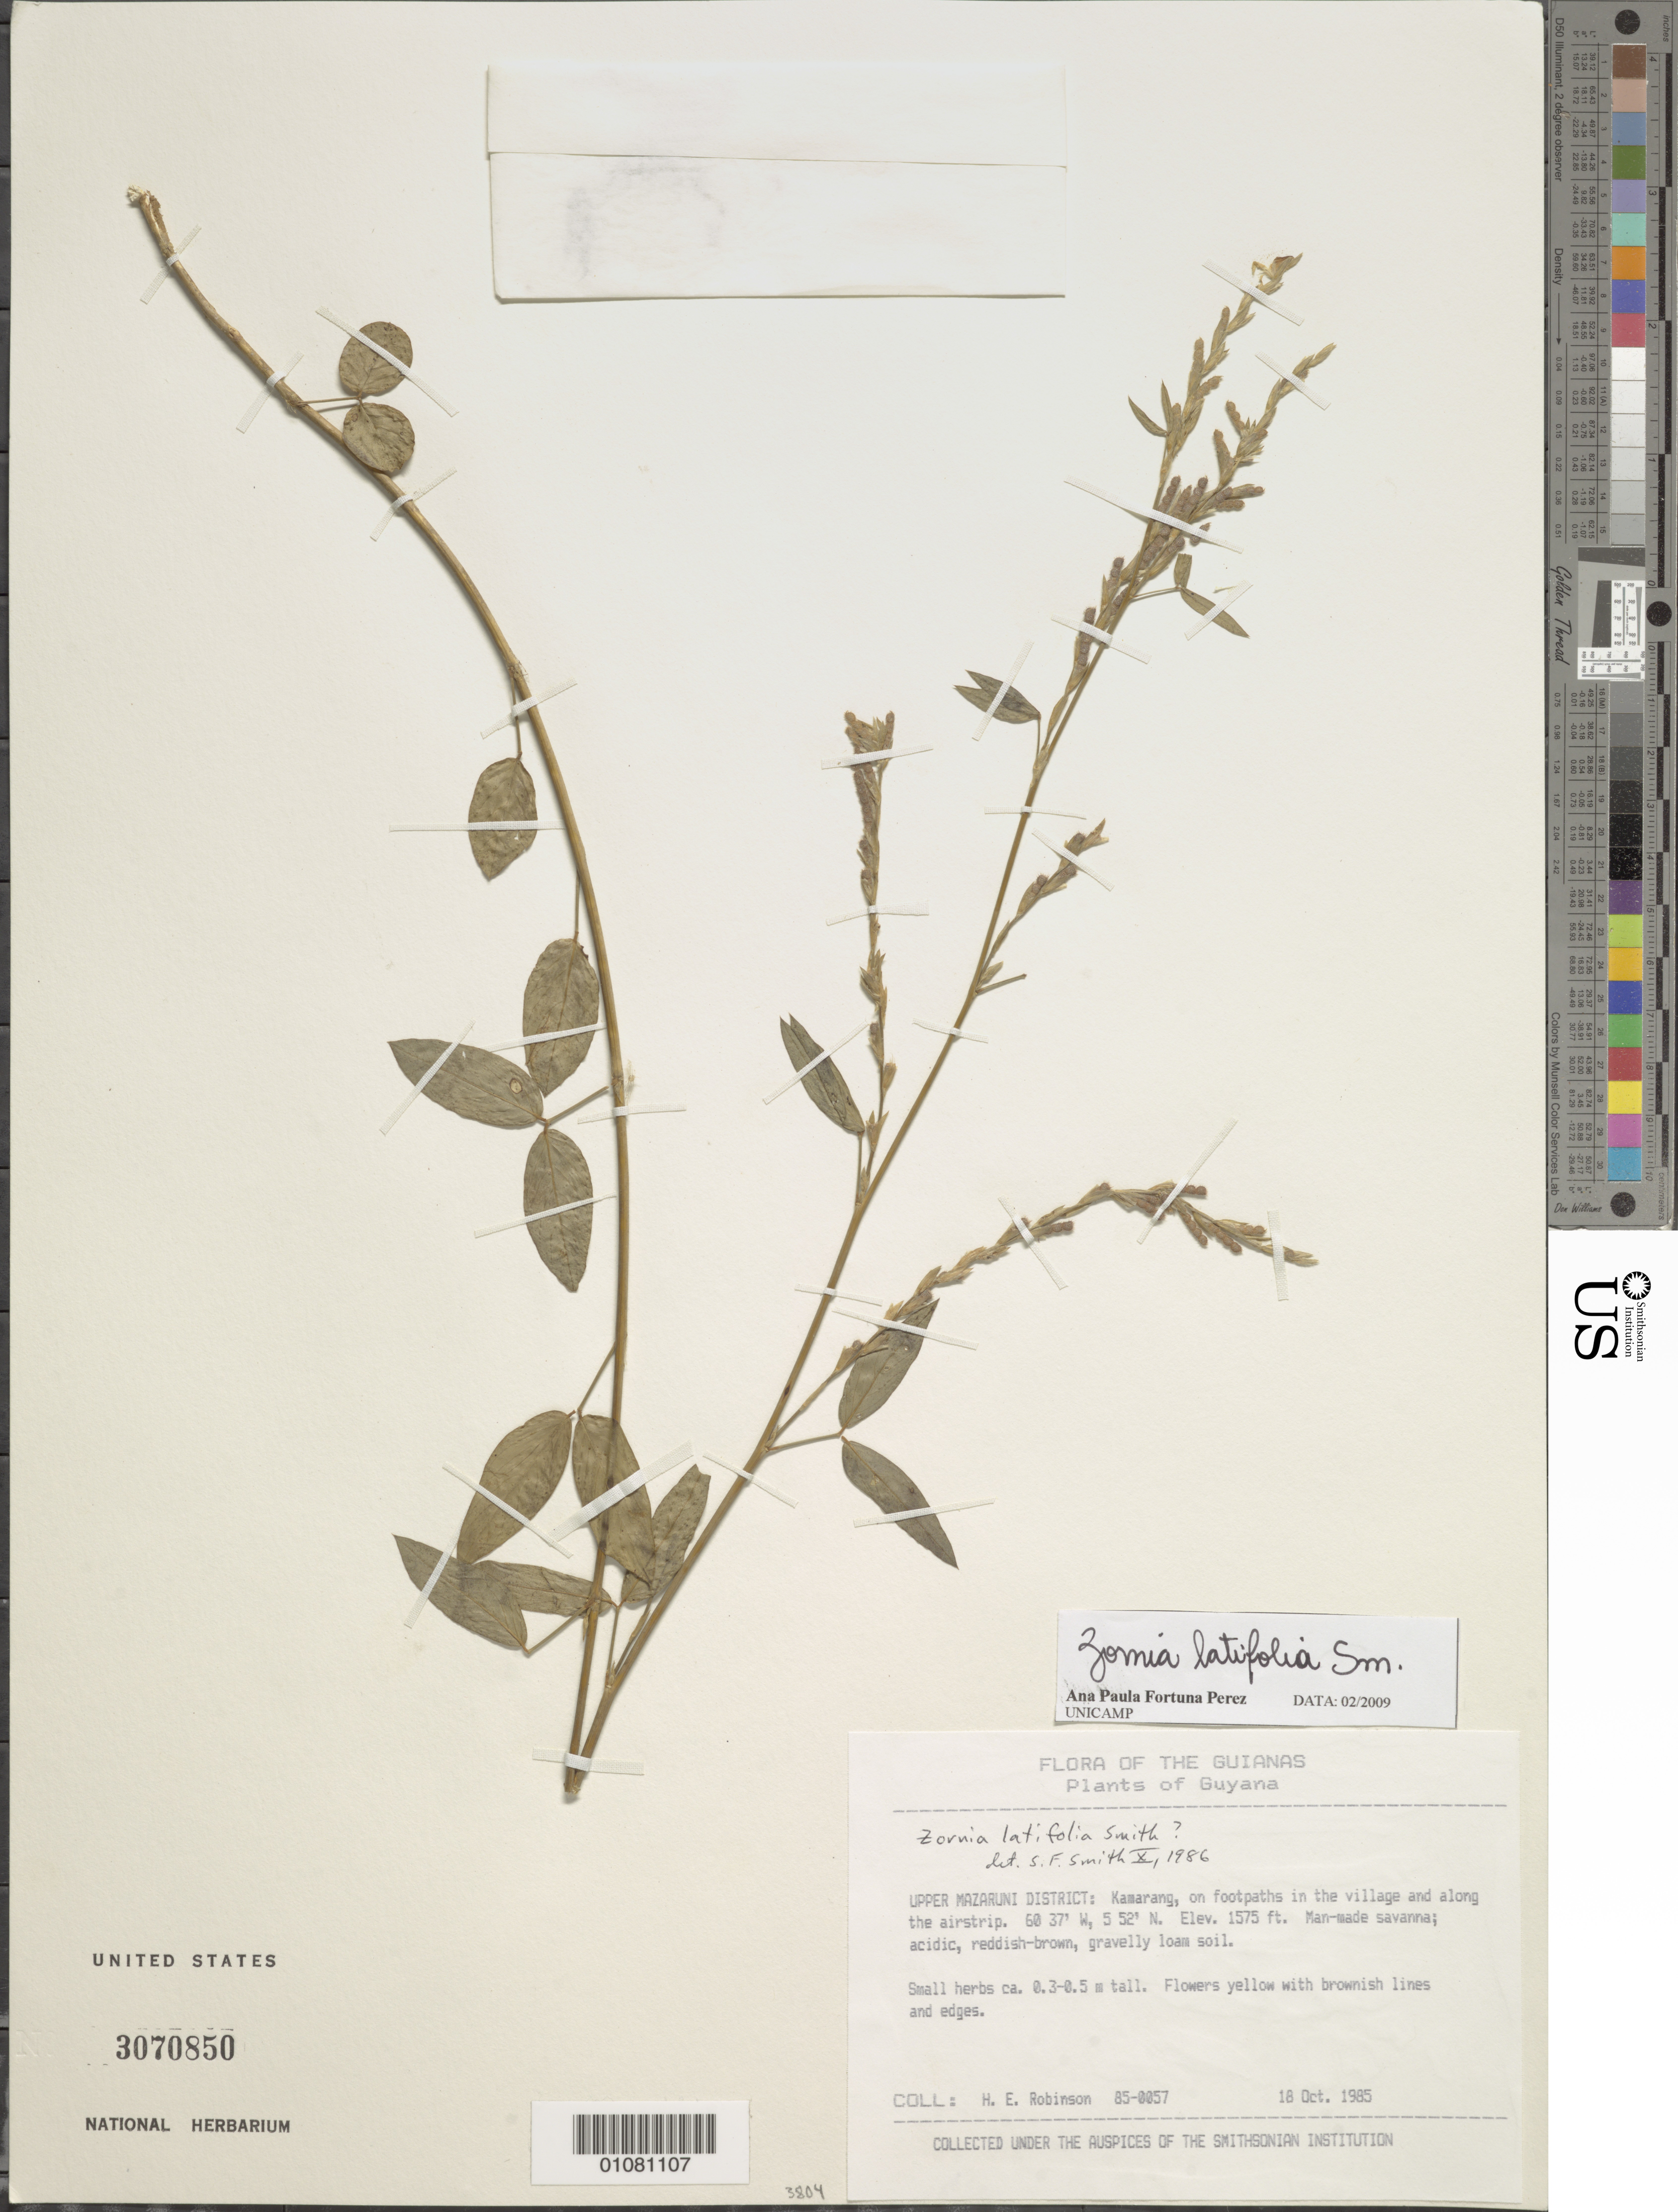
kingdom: Plantae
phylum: Tracheophyta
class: Magnoliopsida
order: Fabales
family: Fabaceae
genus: Zornia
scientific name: Zornia latifolia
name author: Sm.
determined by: Fortuna-Perez, Ana Paula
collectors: H. Robinson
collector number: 850057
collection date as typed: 18-Oct-85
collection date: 1985-10-18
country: Guyana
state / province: Cuyuni-Mazaruni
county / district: Kamarang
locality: Upper Mazaruni District, on footpaths in the village and along the airstrip.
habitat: Man-made savanna; acidic, reddish-brown, gravelly loam soil.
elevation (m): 480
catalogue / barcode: US 3070850